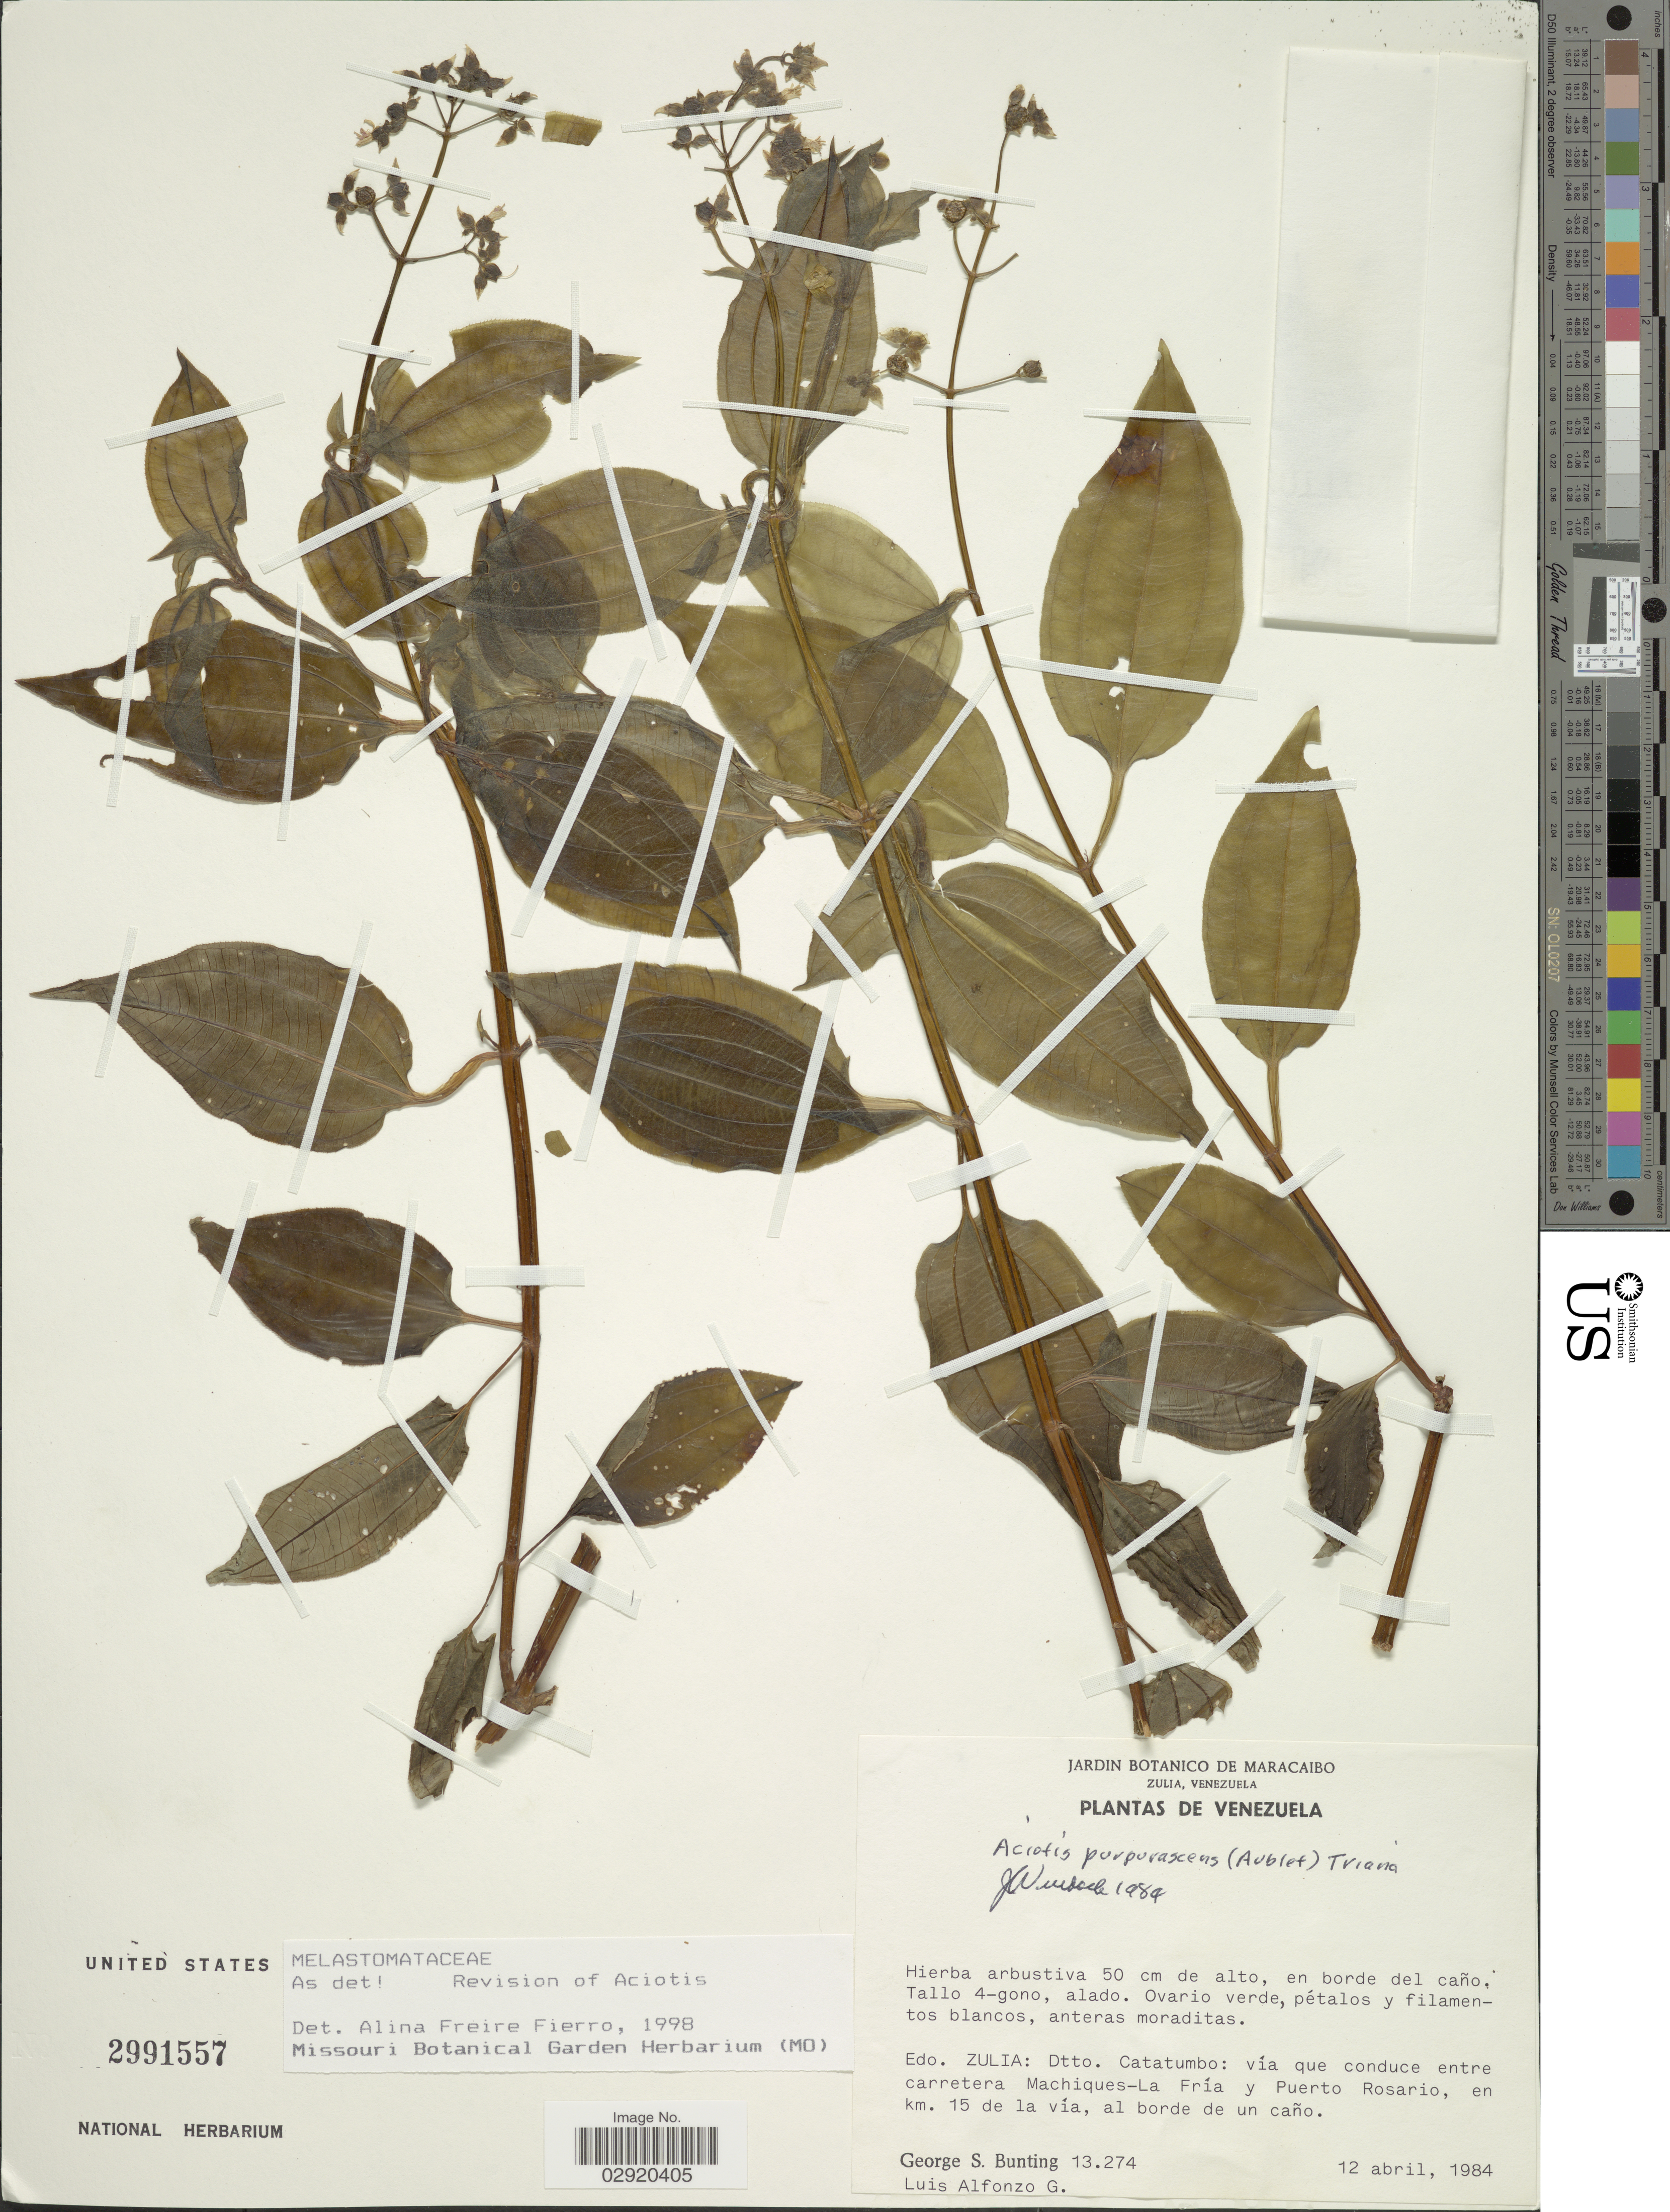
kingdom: Plantae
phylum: Tracheophyta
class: Magnoliopsida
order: Myrtales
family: Melastomataceae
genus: Aciotis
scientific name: Aciotis purpurascens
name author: (Aubl.) Triana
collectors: G. S. Bunting & L. Alfonzo G.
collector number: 13274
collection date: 1984-04-12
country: Venezuela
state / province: Zulia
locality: Edo. Zulia: Dtto. Catatumbo: vía que conduce entre carretera Machiques-La Fría y Puerto Rosario, en km. 15 de la vía, al borde de un caño.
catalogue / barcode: US 2991557